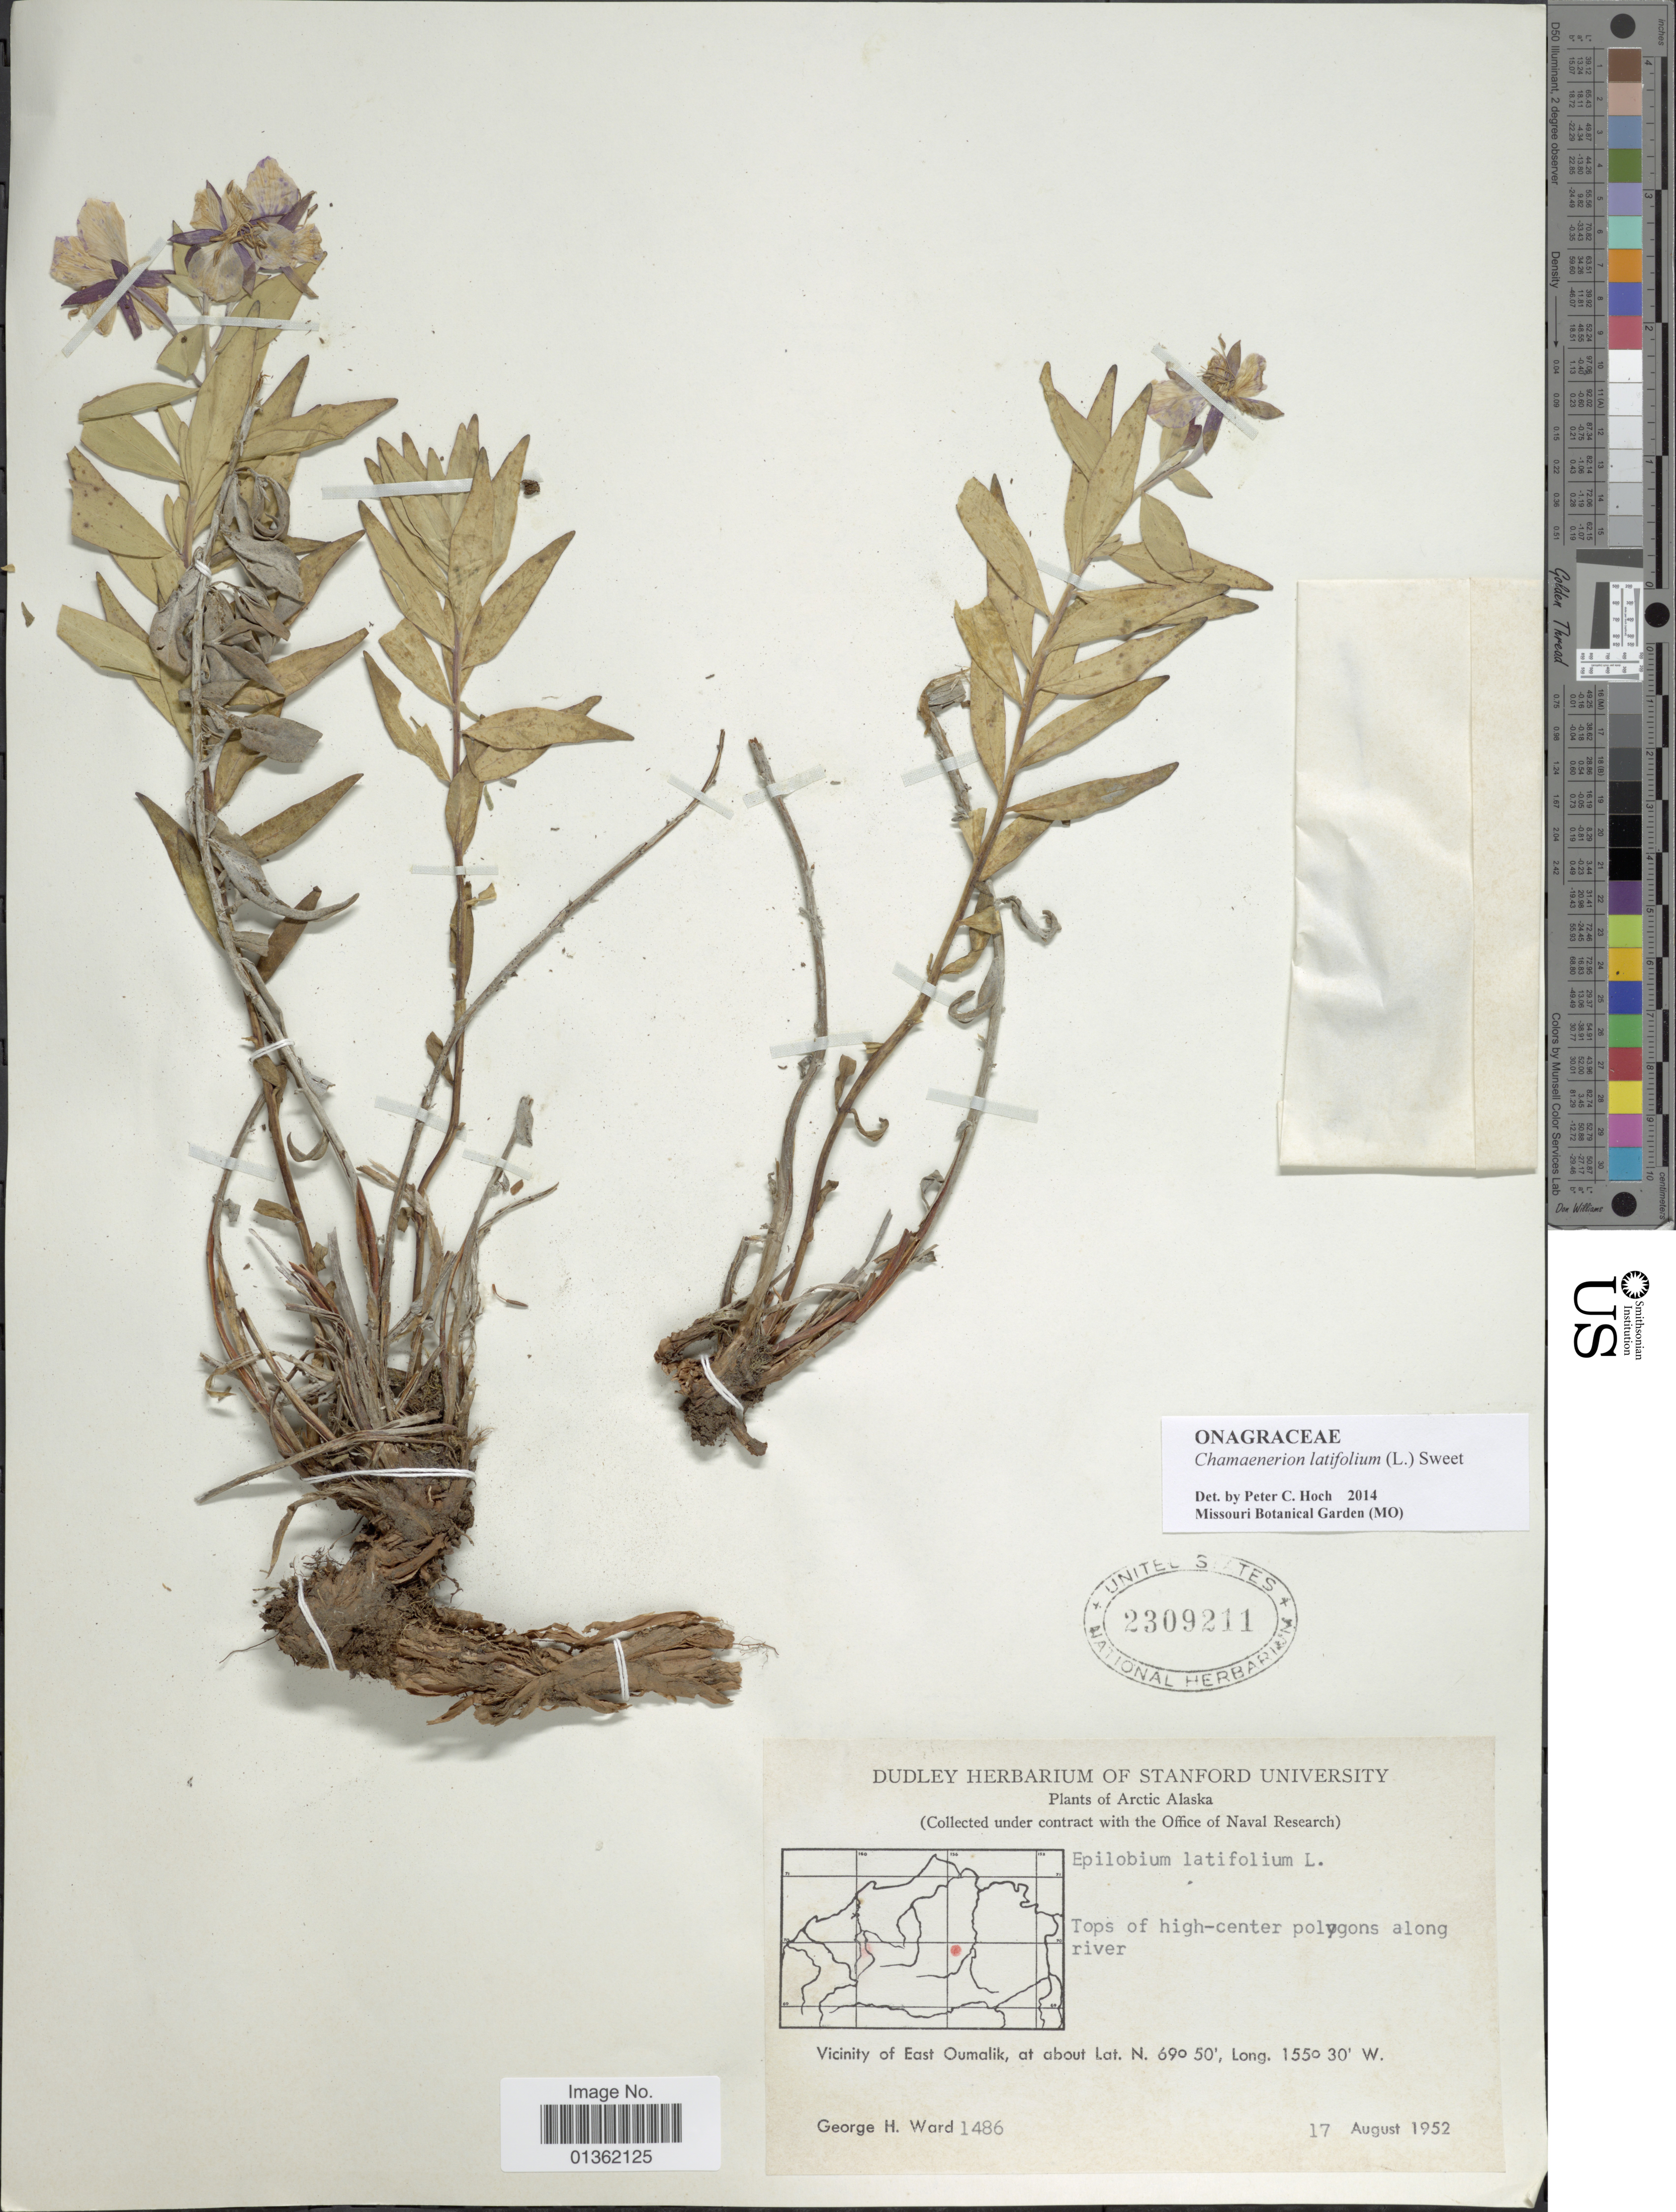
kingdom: Plantae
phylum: Tracheophyta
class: Magnoliopsida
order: Myrtales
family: Onagraceae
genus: Chamaenerion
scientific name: Chamaenerion latifolium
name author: (L.) Th. Fr. & Lange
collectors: G. H. Ward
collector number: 1486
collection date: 1952-08-17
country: United States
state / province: Alaska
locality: Arctic Alaska. Vicinity of East Oumalik.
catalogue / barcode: US 2309211